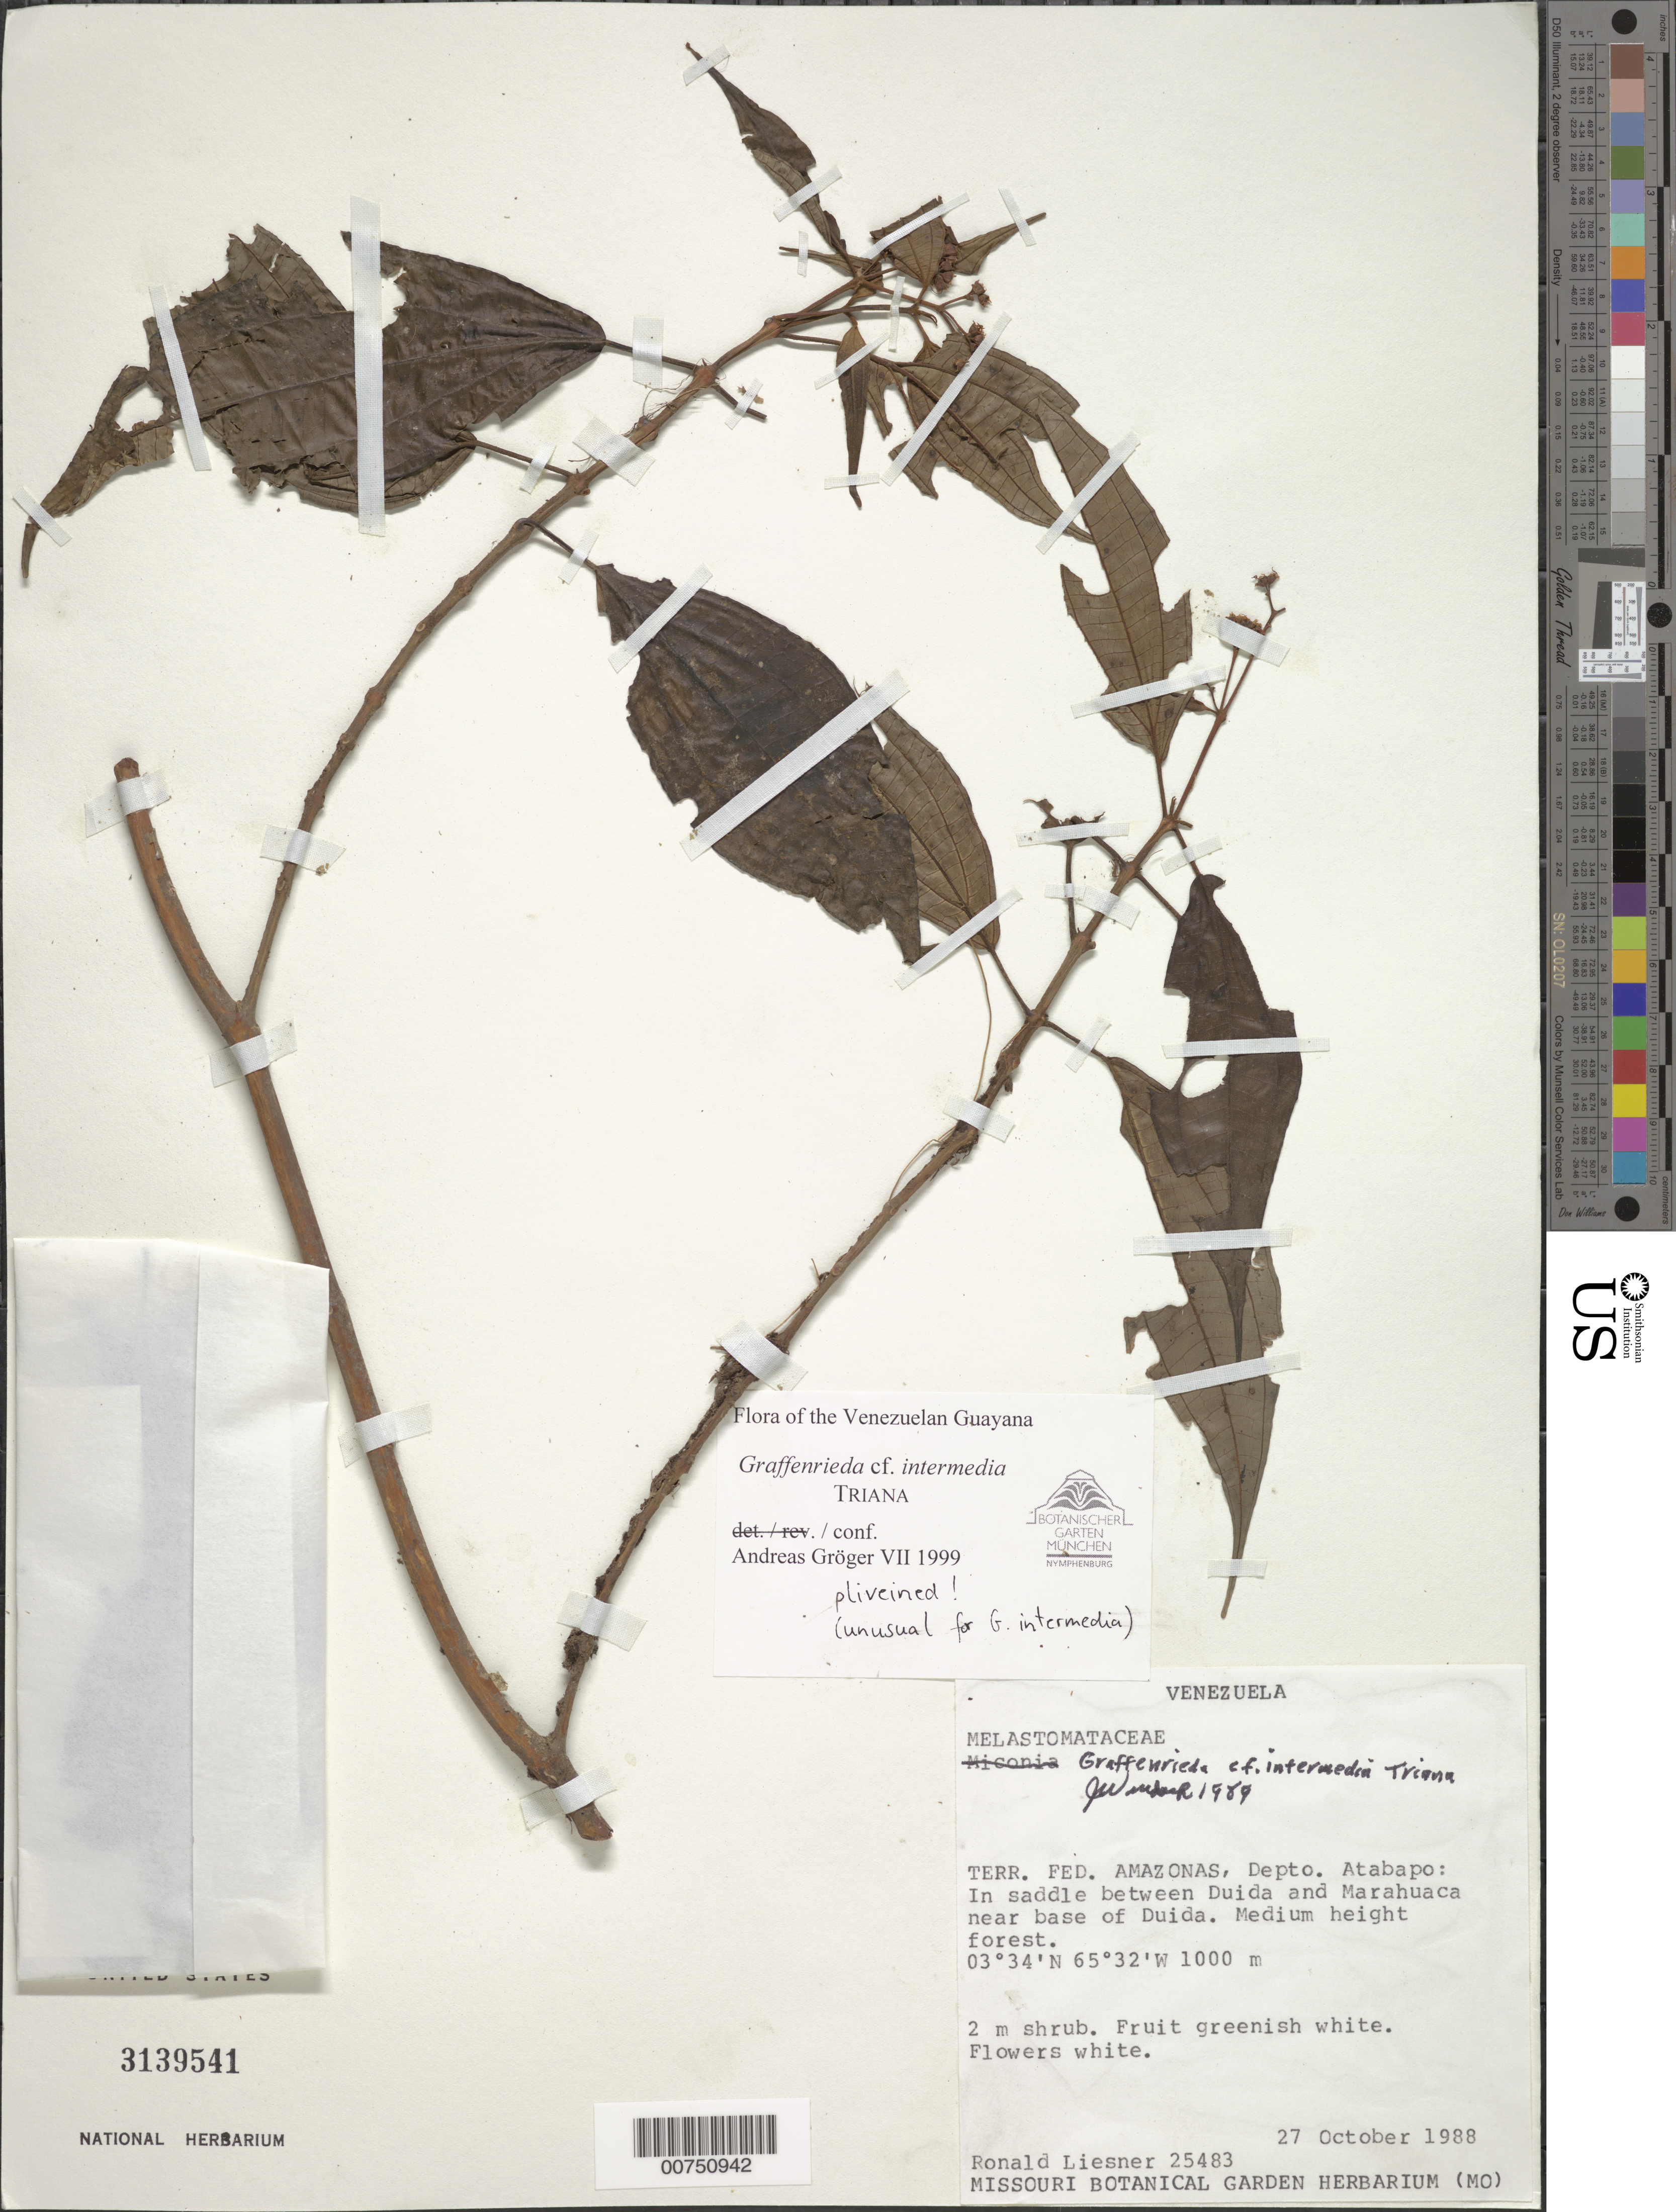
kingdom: Plantae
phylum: Tracheophyta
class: Magnoliopsida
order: Myrtales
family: Melastomataceae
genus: Graffenrieda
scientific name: Graffenrieda intermedia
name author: Triana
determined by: Gröger, A.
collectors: R. L. Liesner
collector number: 25483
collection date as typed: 27-Oct-88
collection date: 1988-10-27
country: Venezuela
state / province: Amazonas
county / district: Atabapo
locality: Duida, near base; saddle between Duida and Marahuaca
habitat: Medium height forest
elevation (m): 1000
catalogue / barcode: US 3139541